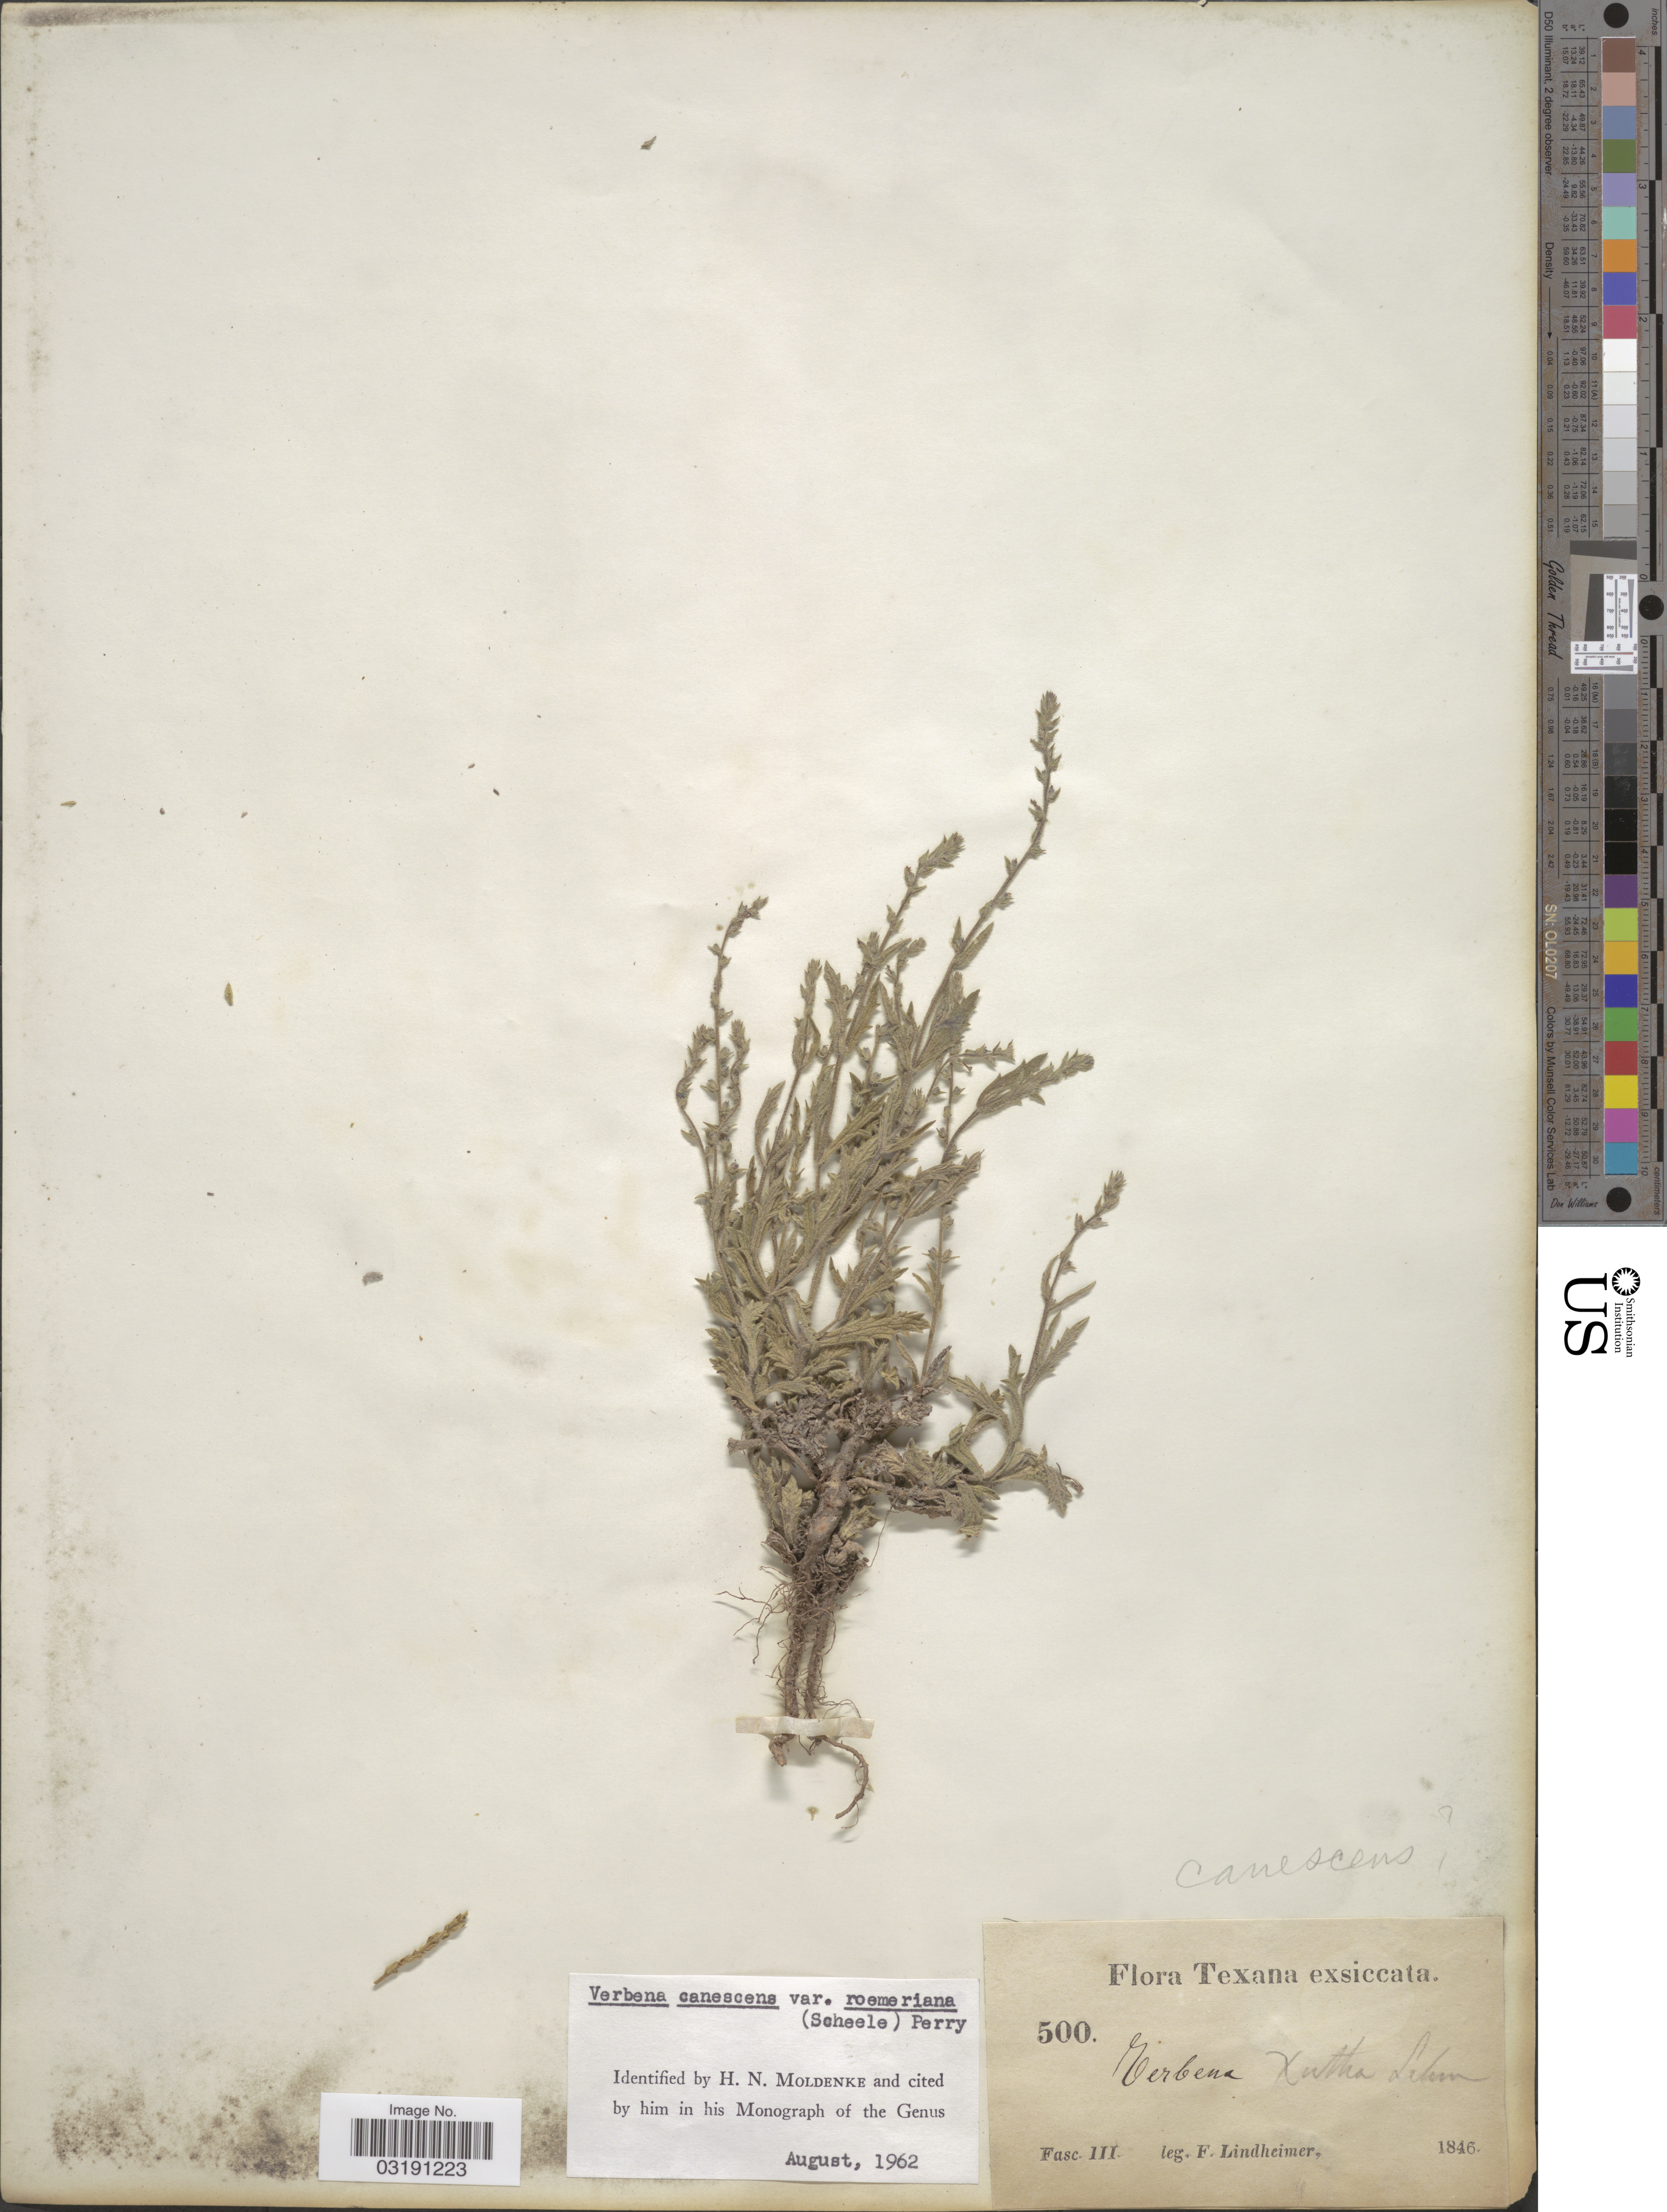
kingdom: Plantae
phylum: Tracheophyta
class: Magnoliopsida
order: Lamiales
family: Verbenaceae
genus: Verbena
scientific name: Verbena canescens var. roemeriana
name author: (Scheele) L.M. Perry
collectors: F. Lindheimer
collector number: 500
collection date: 1846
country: United States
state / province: Texas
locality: Fasc III [unsure placement]